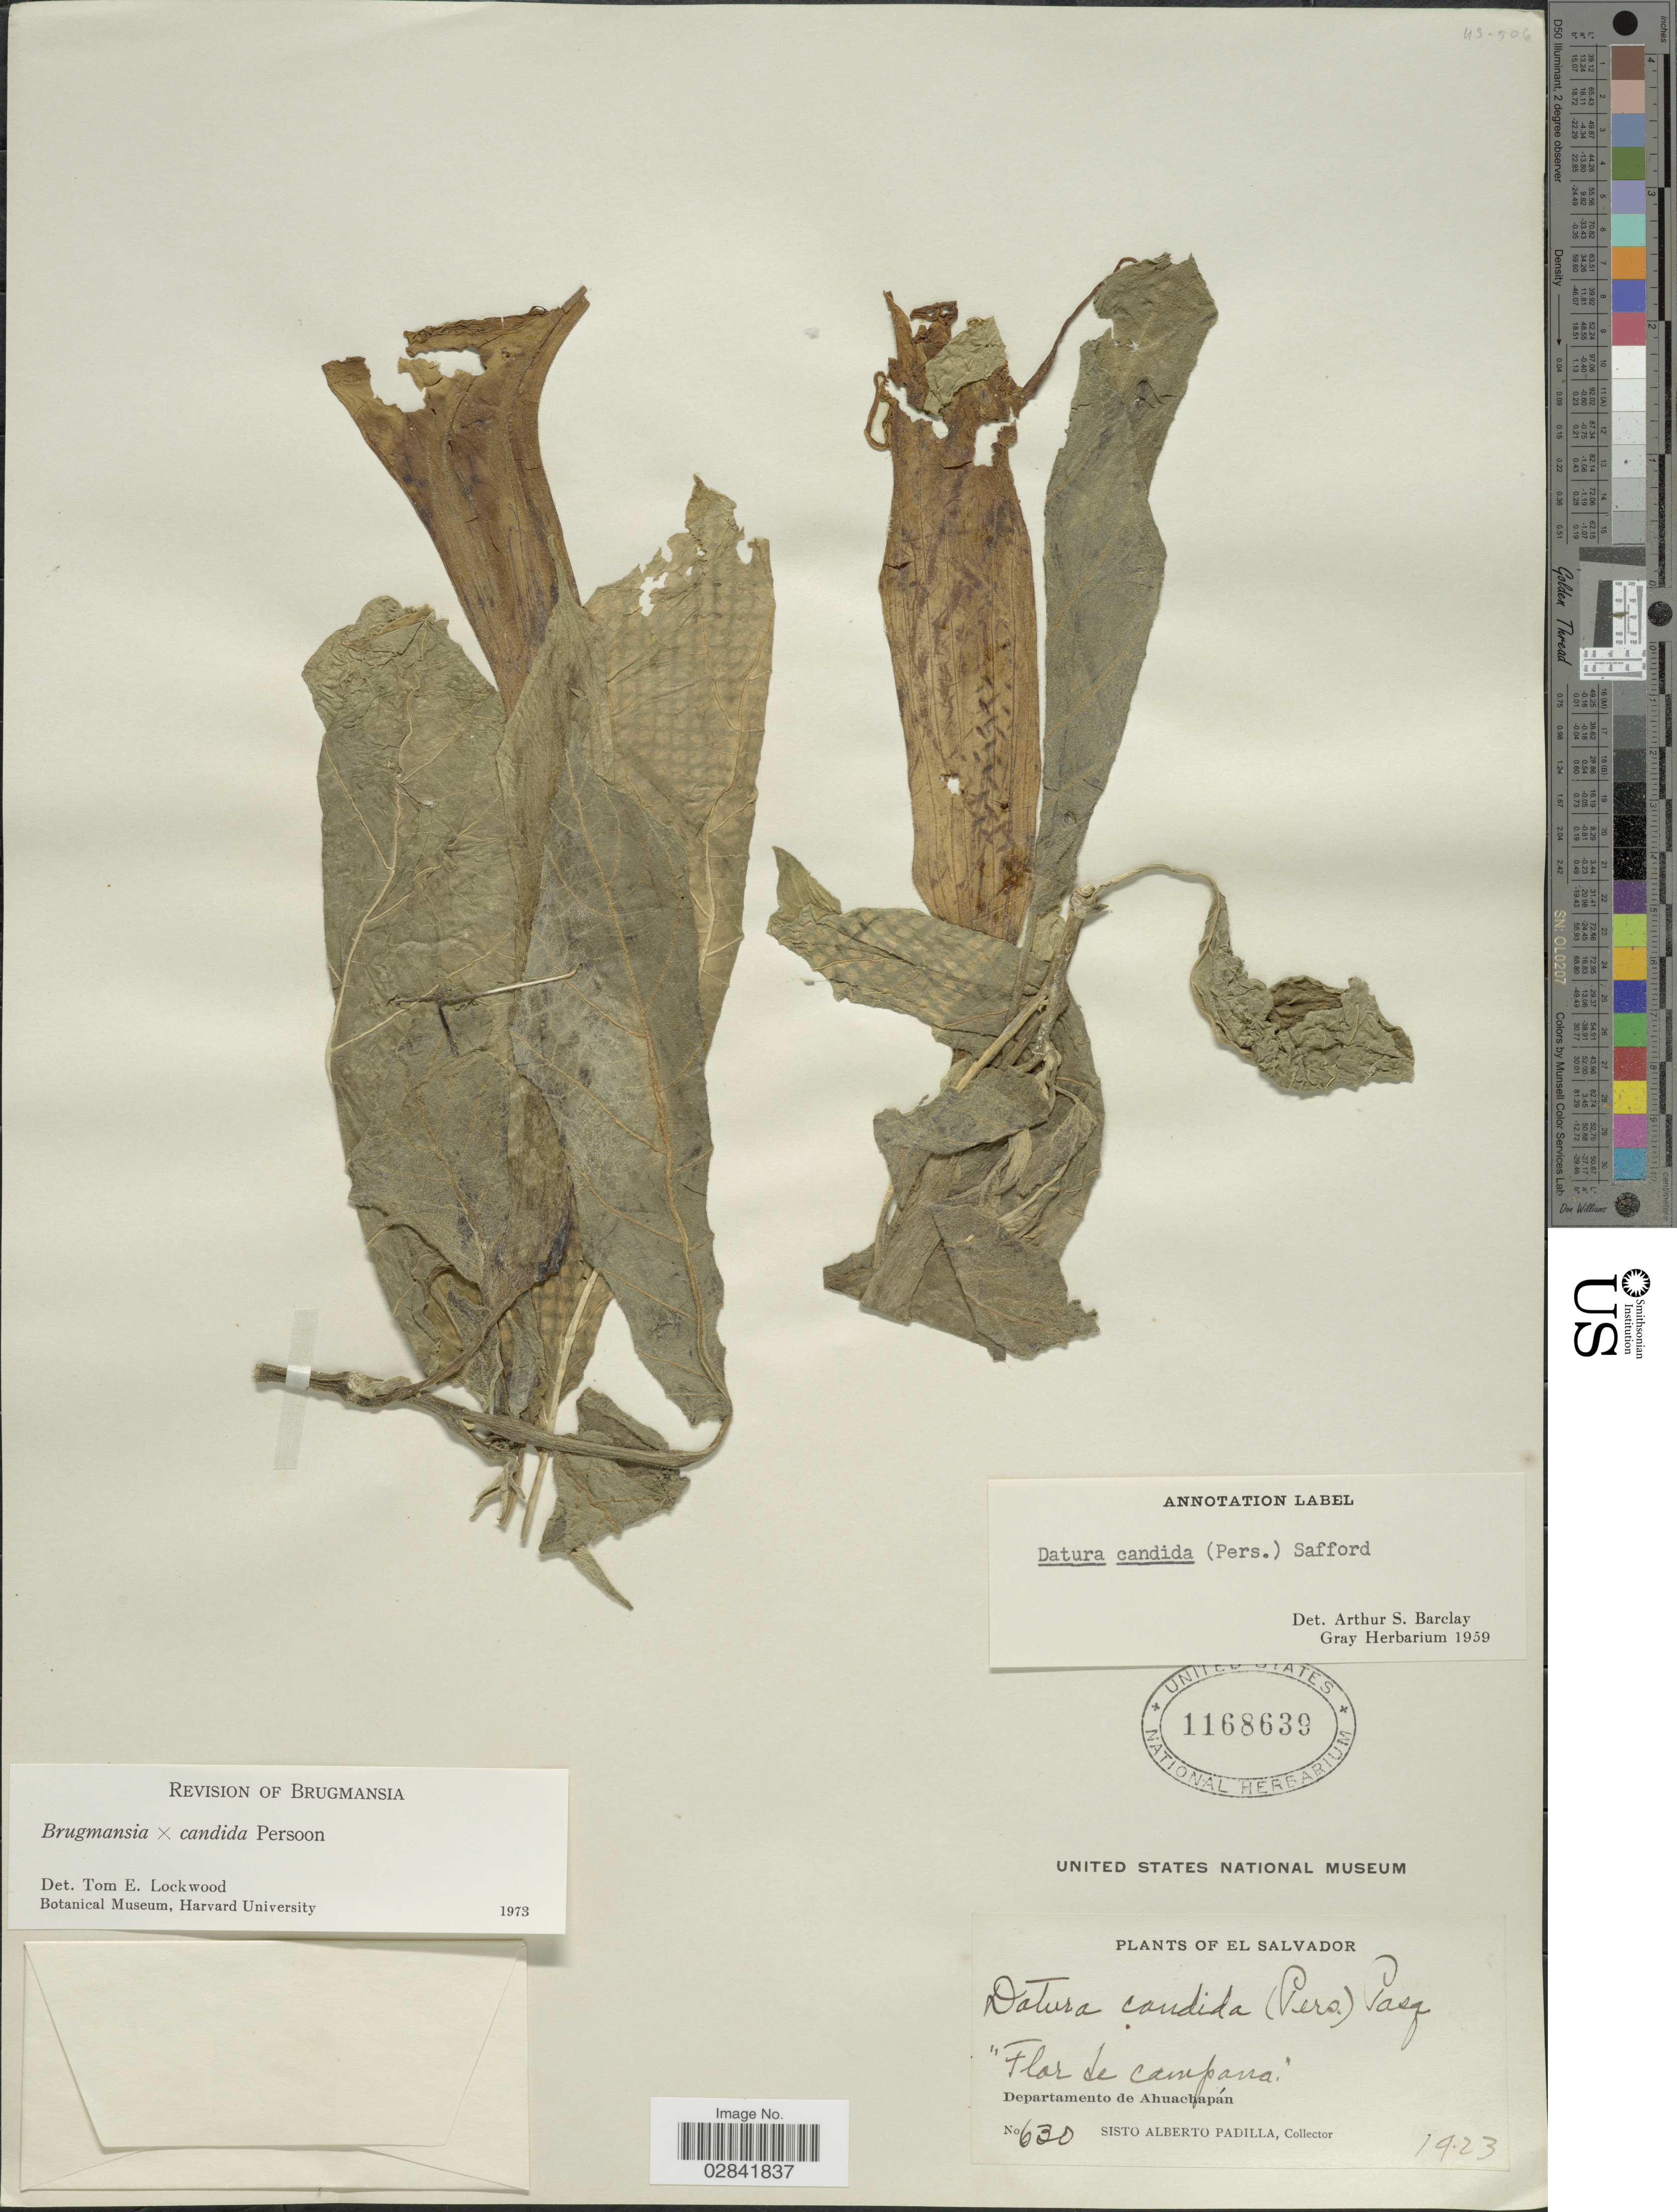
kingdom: Plantae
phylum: Tracheophyta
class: Magnoliopsida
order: Solanales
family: Solanaceae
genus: Brugmansia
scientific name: Brugmansia x candida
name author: Pers.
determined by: Lockwood, T. E.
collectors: S. A. Padilla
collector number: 630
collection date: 1923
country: El Salvador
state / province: Ahuachapan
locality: Departamento de Ahuachapán."Flor de campana."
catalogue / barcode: US 1168639